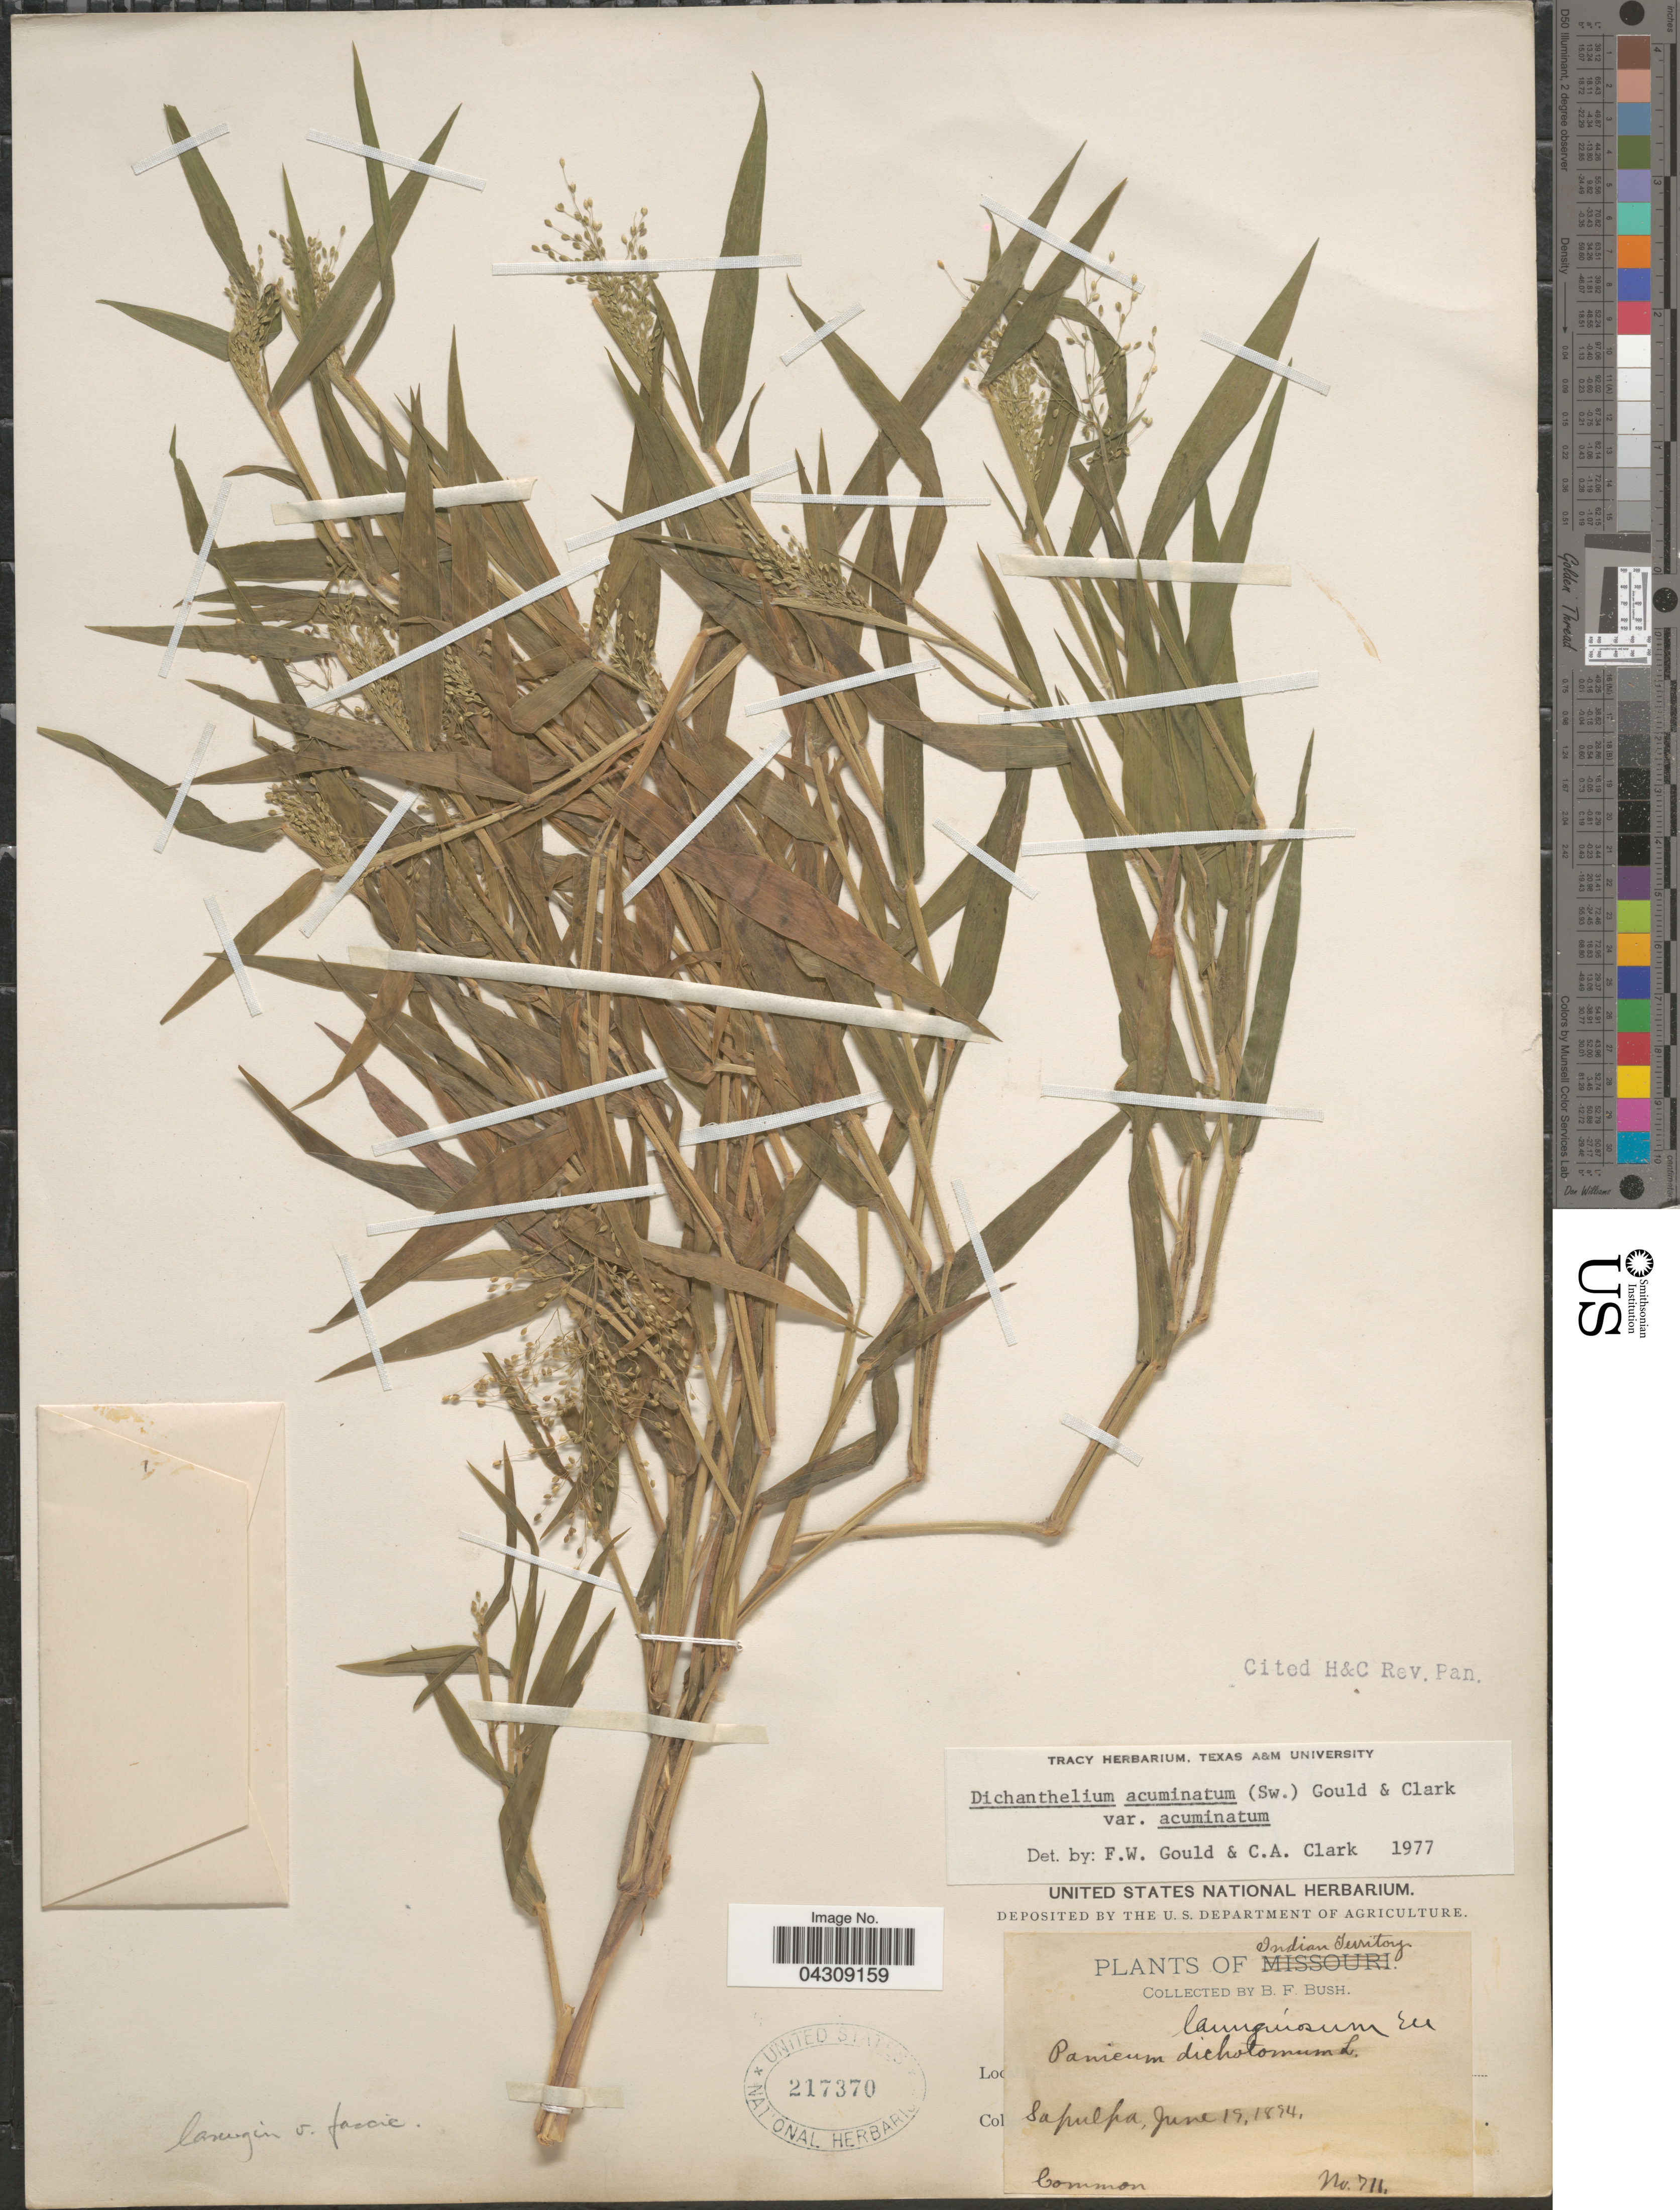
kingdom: Plantae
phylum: Tracheophyta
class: Liliopsida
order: Poales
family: Poaceae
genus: Dichanthelium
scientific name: Dichanthelium acuminatum var. acuminatum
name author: (Sw.) Gould & C.A. Clark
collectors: B. F. Bush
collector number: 711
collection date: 1894-06-19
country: United States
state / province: Oklahoma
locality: Indian Territory. Sapulpa.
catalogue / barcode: US 217370